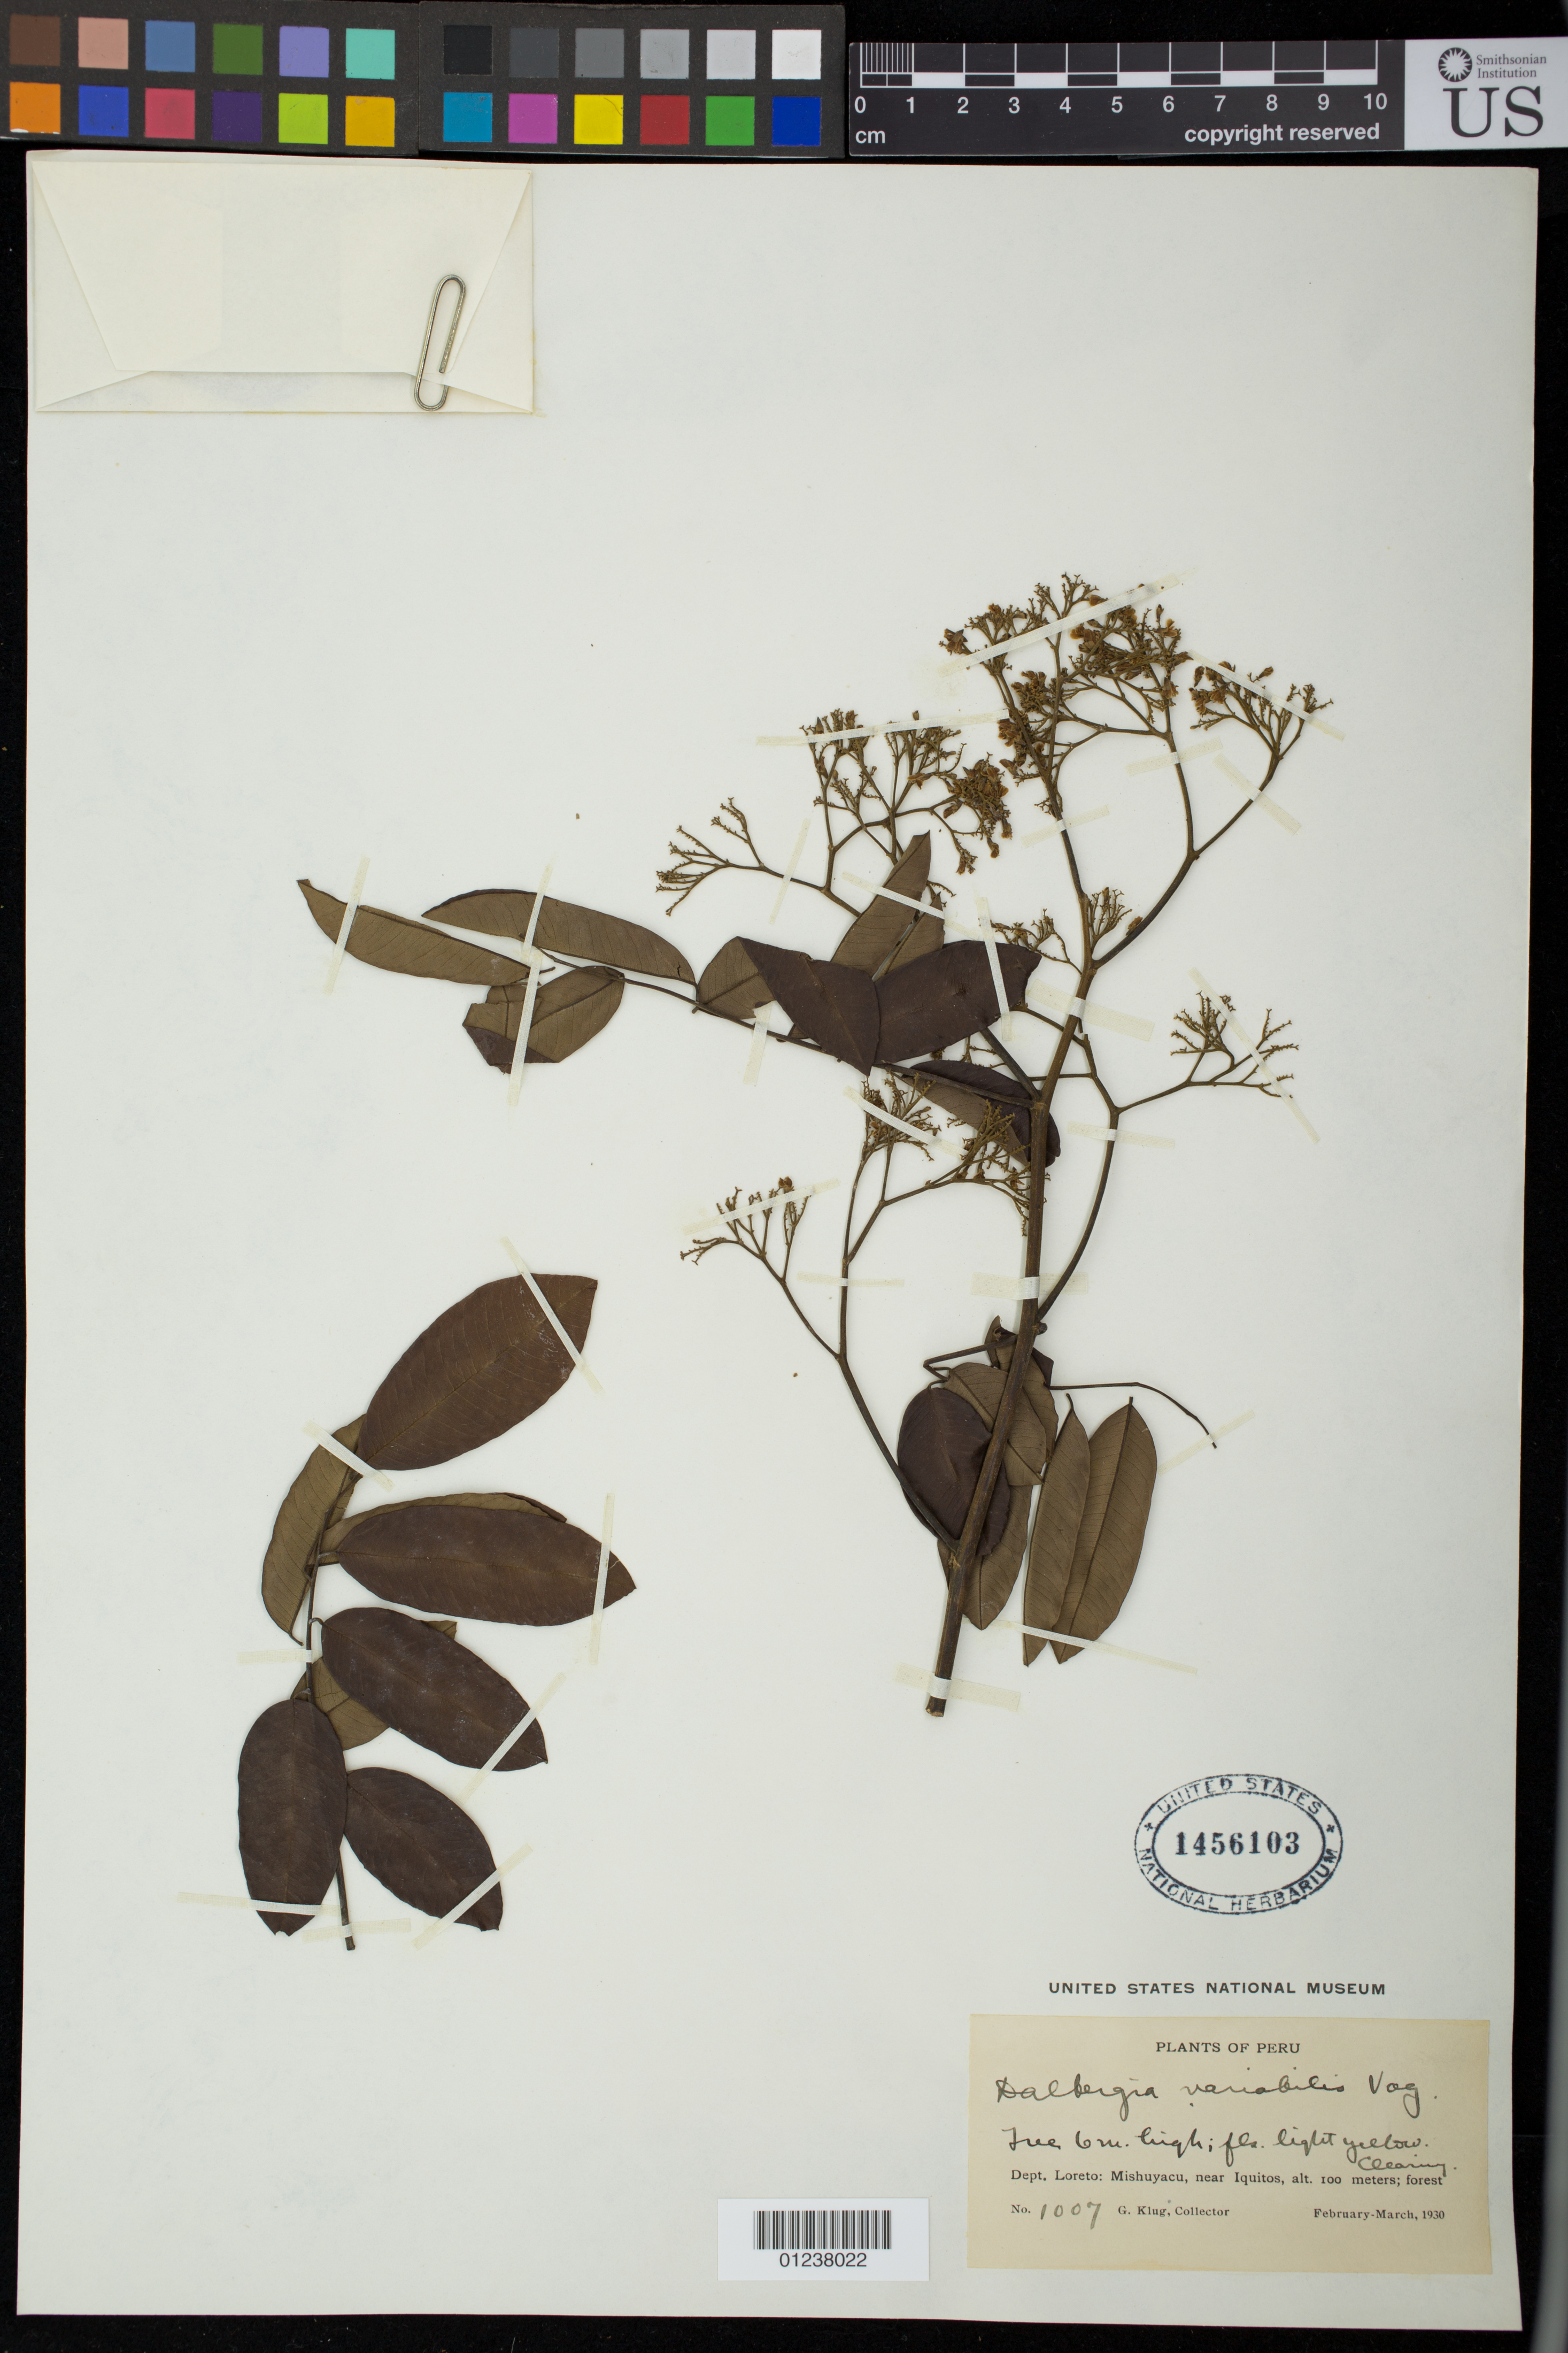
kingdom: Plantae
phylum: Tracheophyta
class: Magnoliopsida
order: Fabales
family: Fabaceae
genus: Dalbergia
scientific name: Dalbergia frutescens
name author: (Vell.) Britton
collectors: G. Klug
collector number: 1007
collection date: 1930-02/1930-03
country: Peru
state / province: Loreto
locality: Mishuyacu, near Iquitos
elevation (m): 100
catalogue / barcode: US 1456103